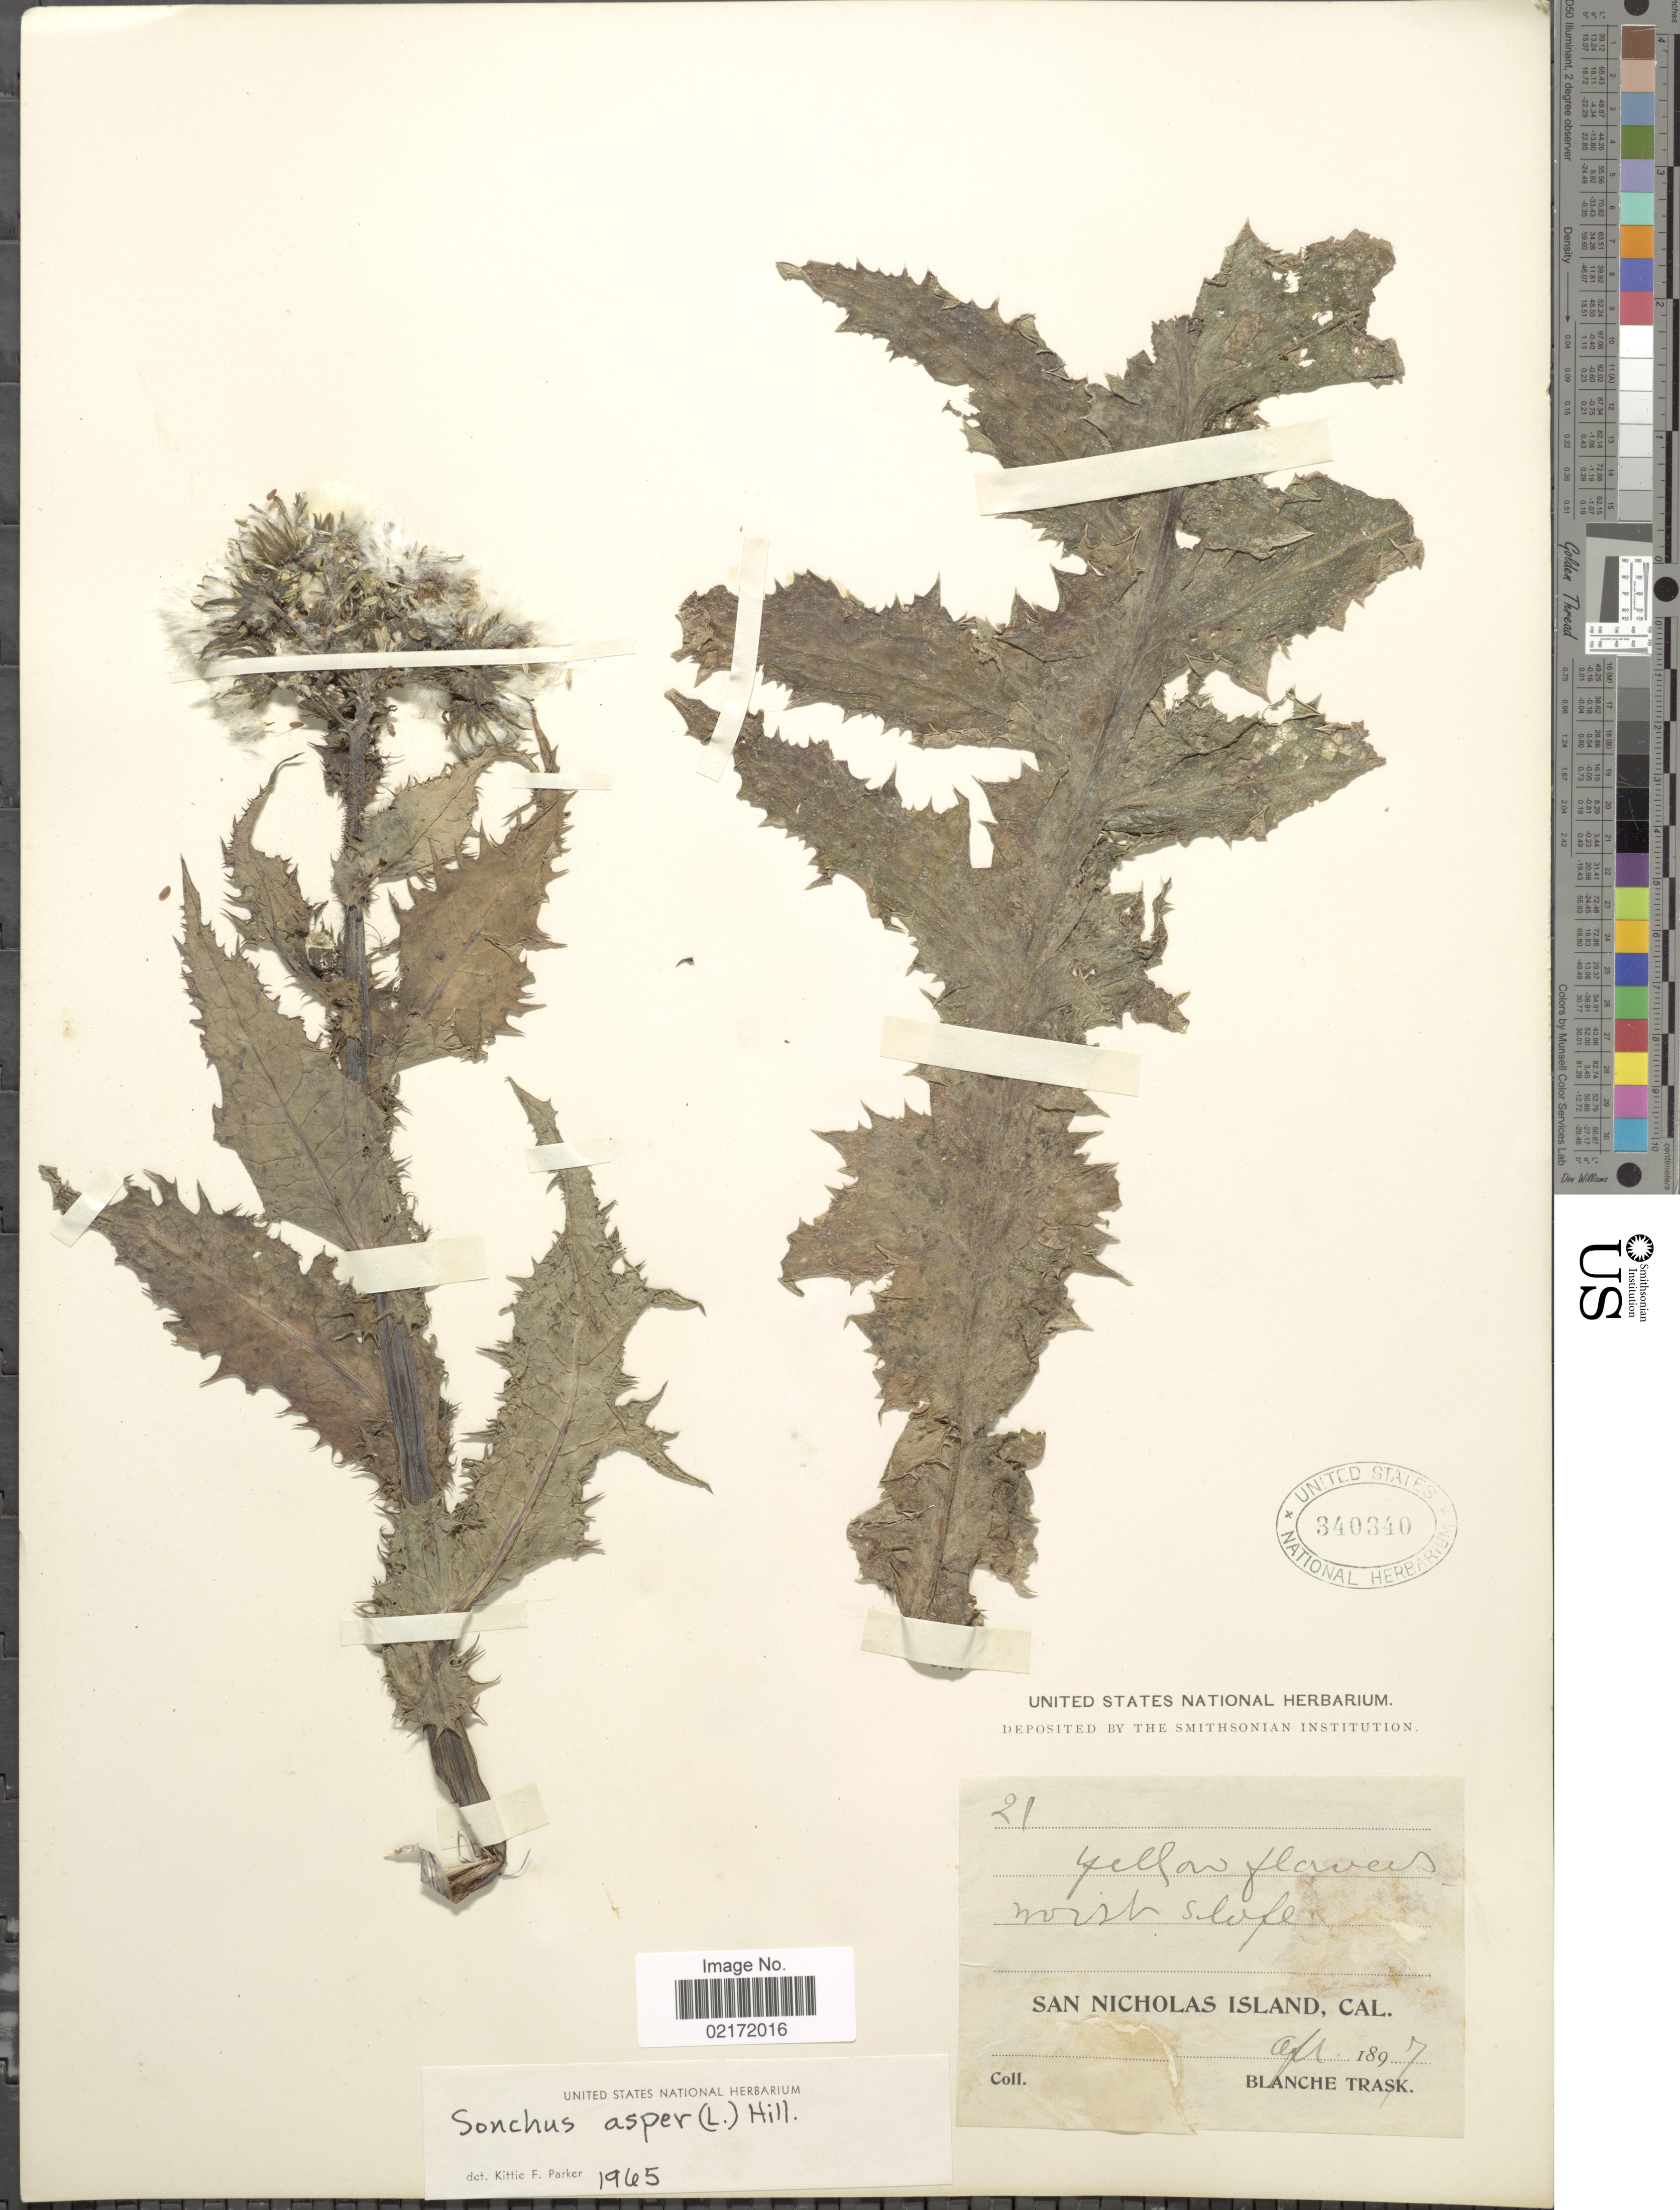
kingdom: Plantae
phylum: Tracheophyta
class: Magnoliopsida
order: Asterales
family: Asteraceae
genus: Sonchus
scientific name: Sonchus asper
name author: (L.) Hill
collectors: B. Trask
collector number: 21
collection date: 1897-04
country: United States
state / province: California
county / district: Ventura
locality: San Nicholas Island, Cal.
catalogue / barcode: US 340340